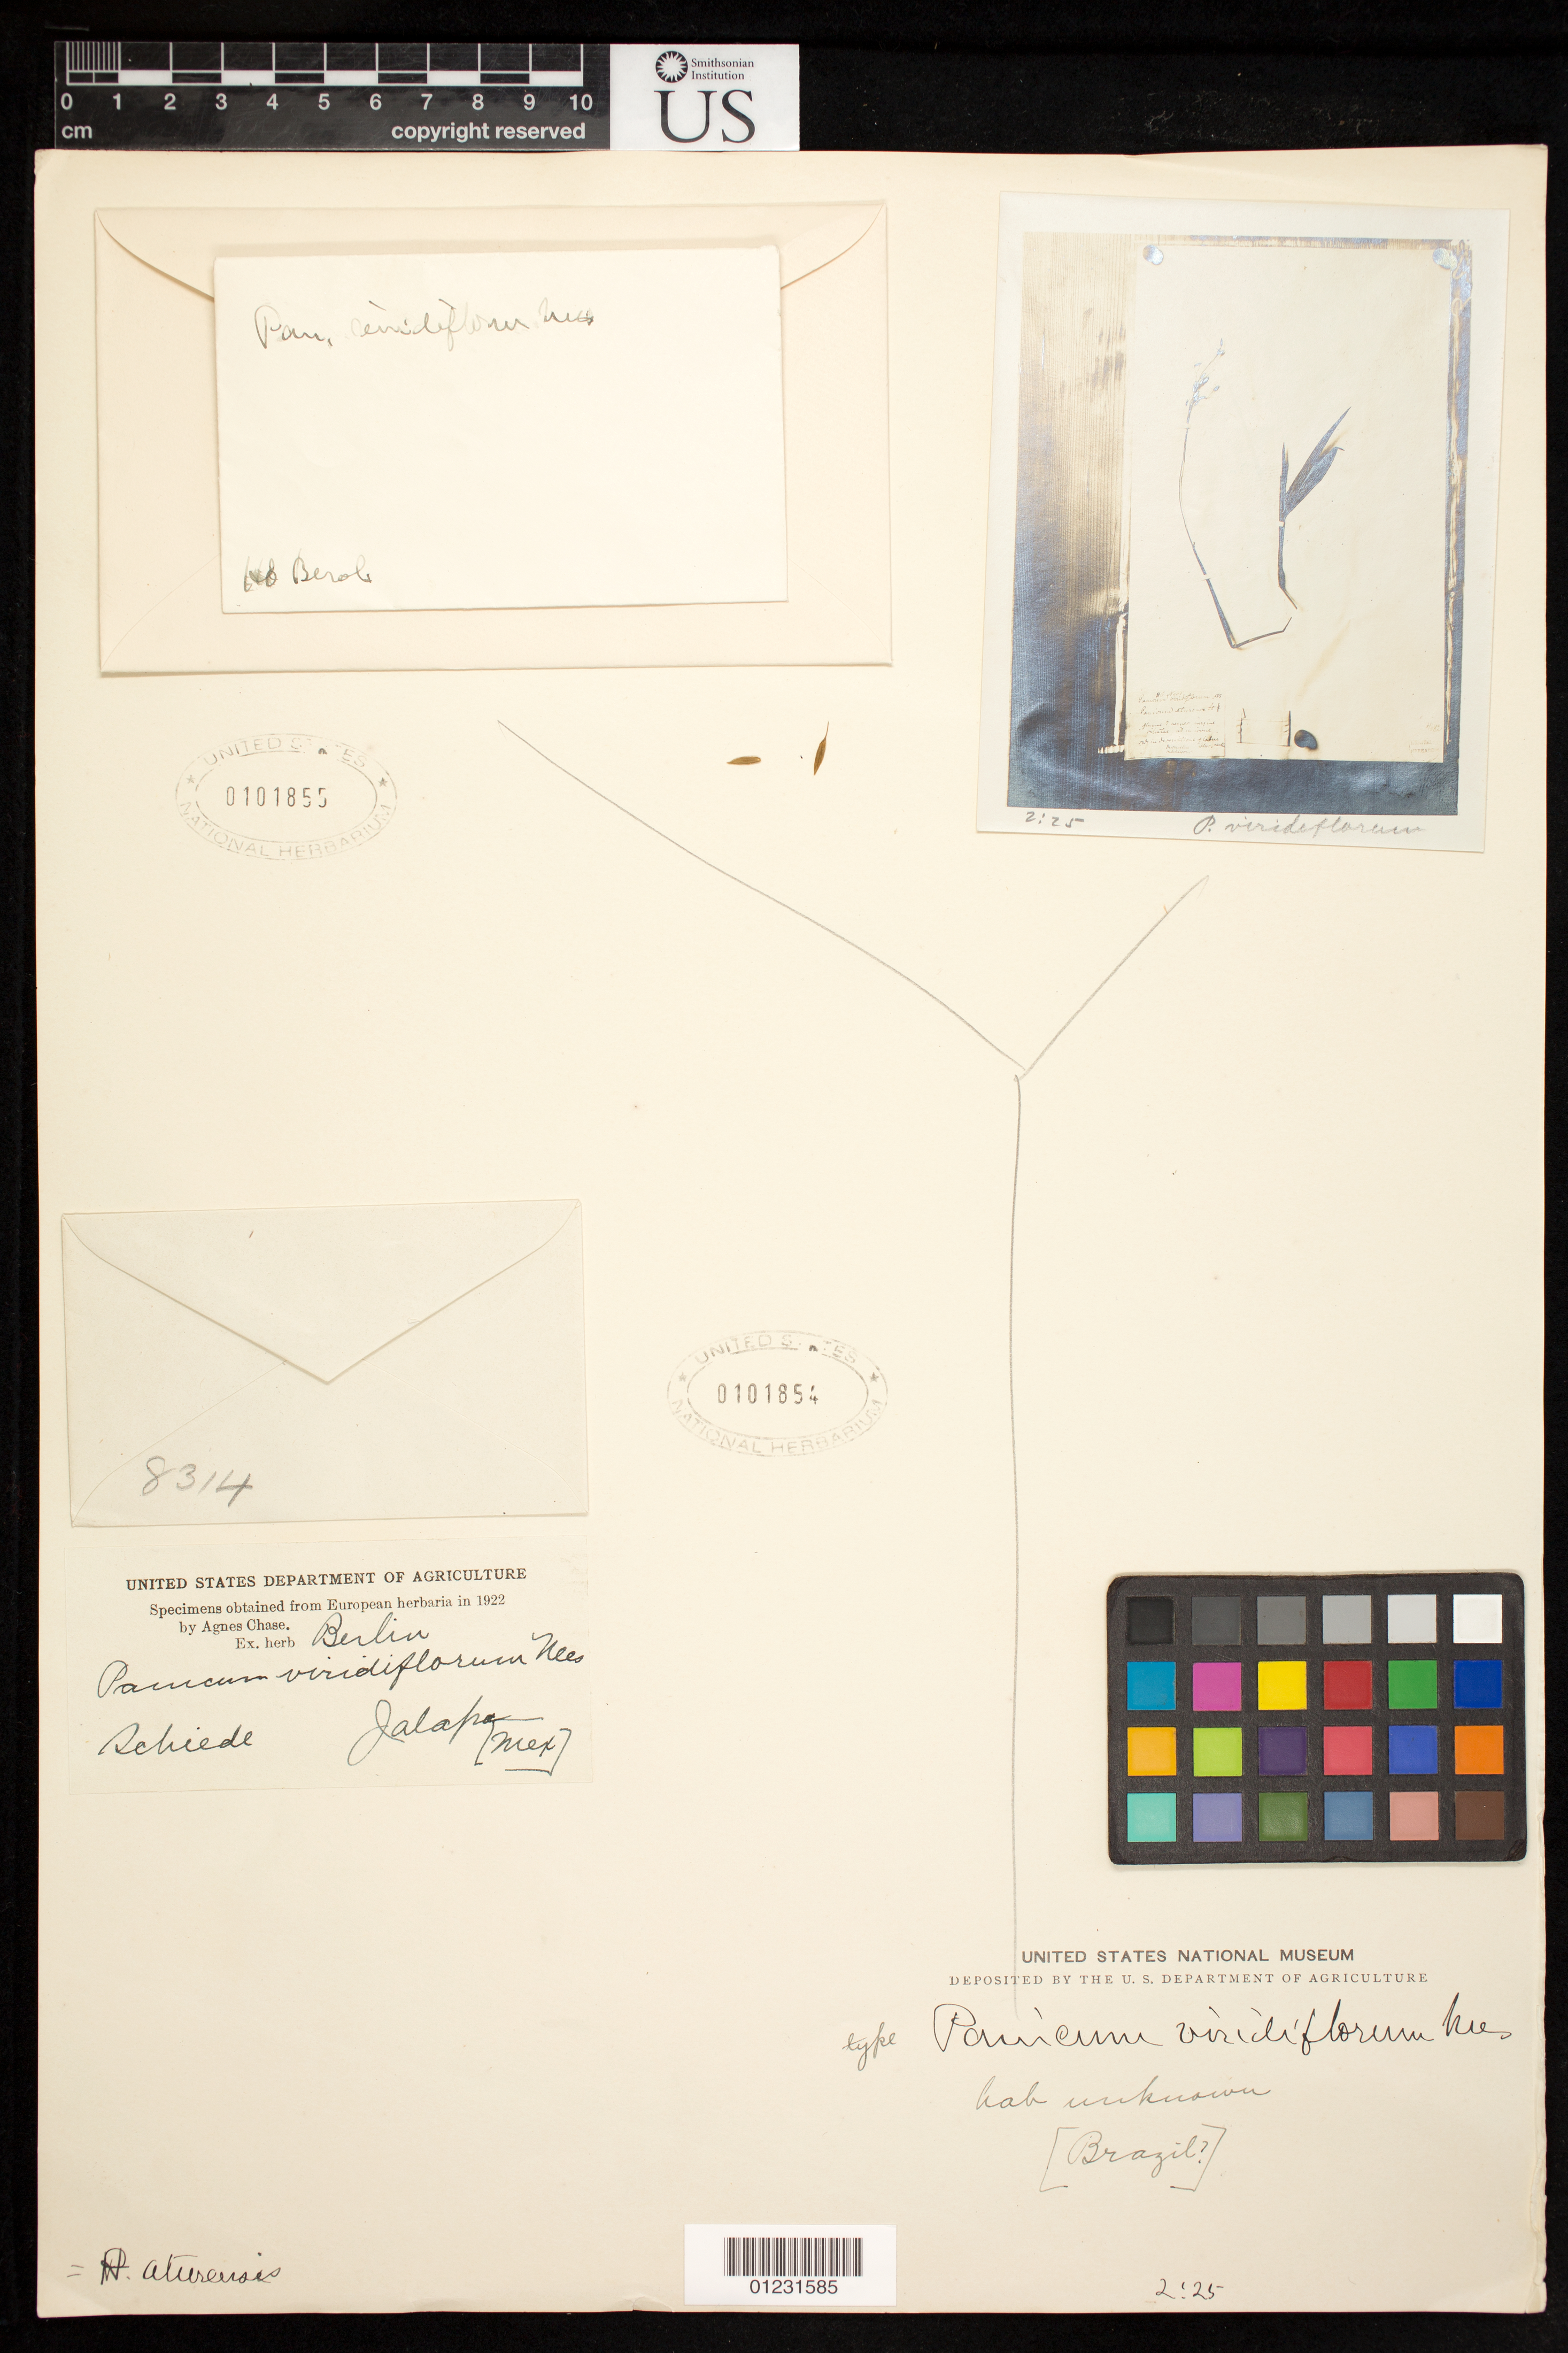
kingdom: Plantae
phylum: Tracheophyta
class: Liliopsida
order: Poales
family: Poaceae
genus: Panicum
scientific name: Panicum viridiflorum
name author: Nees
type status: Type Collection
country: Brazil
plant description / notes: Fragmentary material of type specimen ex herb. Berlin.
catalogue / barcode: US 101855